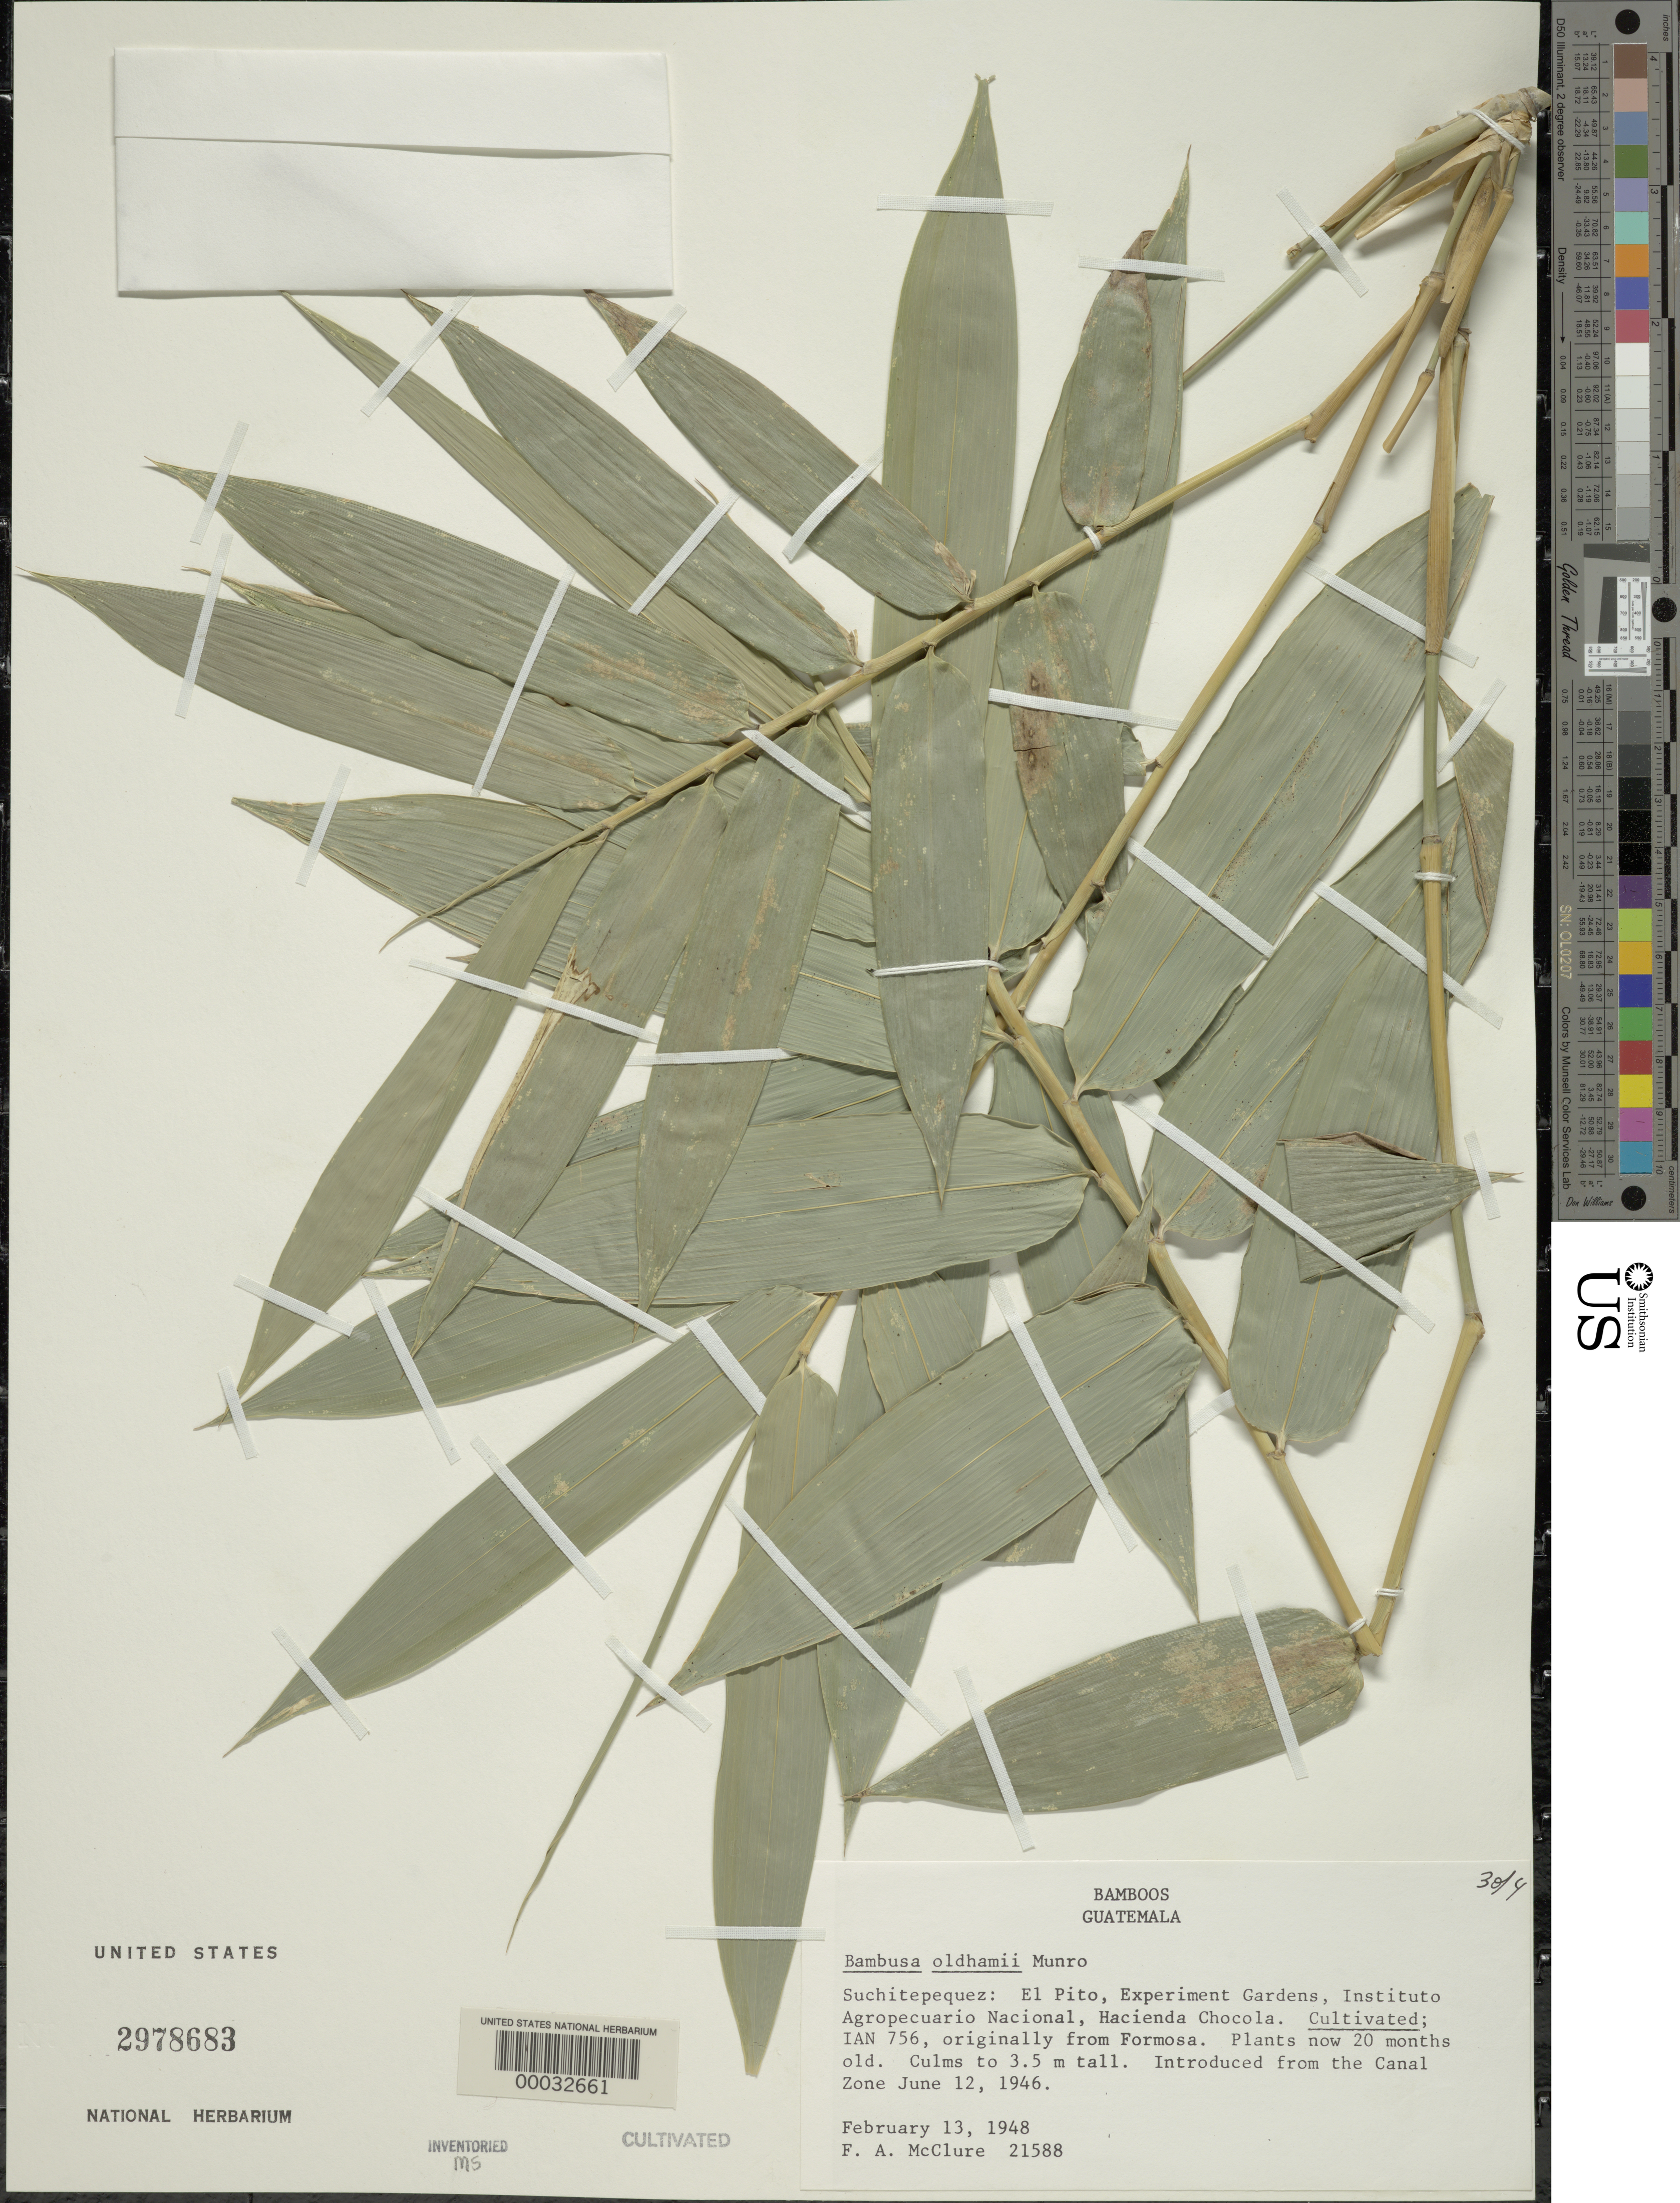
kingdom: Plantae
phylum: Tracheophyta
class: Liliopsida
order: Poales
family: Poaceae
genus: Bambusa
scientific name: Bambusa oldhamii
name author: Munro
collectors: F. A. McClure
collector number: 21588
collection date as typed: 13 Feb 1948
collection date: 1948-02-13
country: Guatemala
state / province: Suchitepéquez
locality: Experimental garden - El Pito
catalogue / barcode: US 2978683